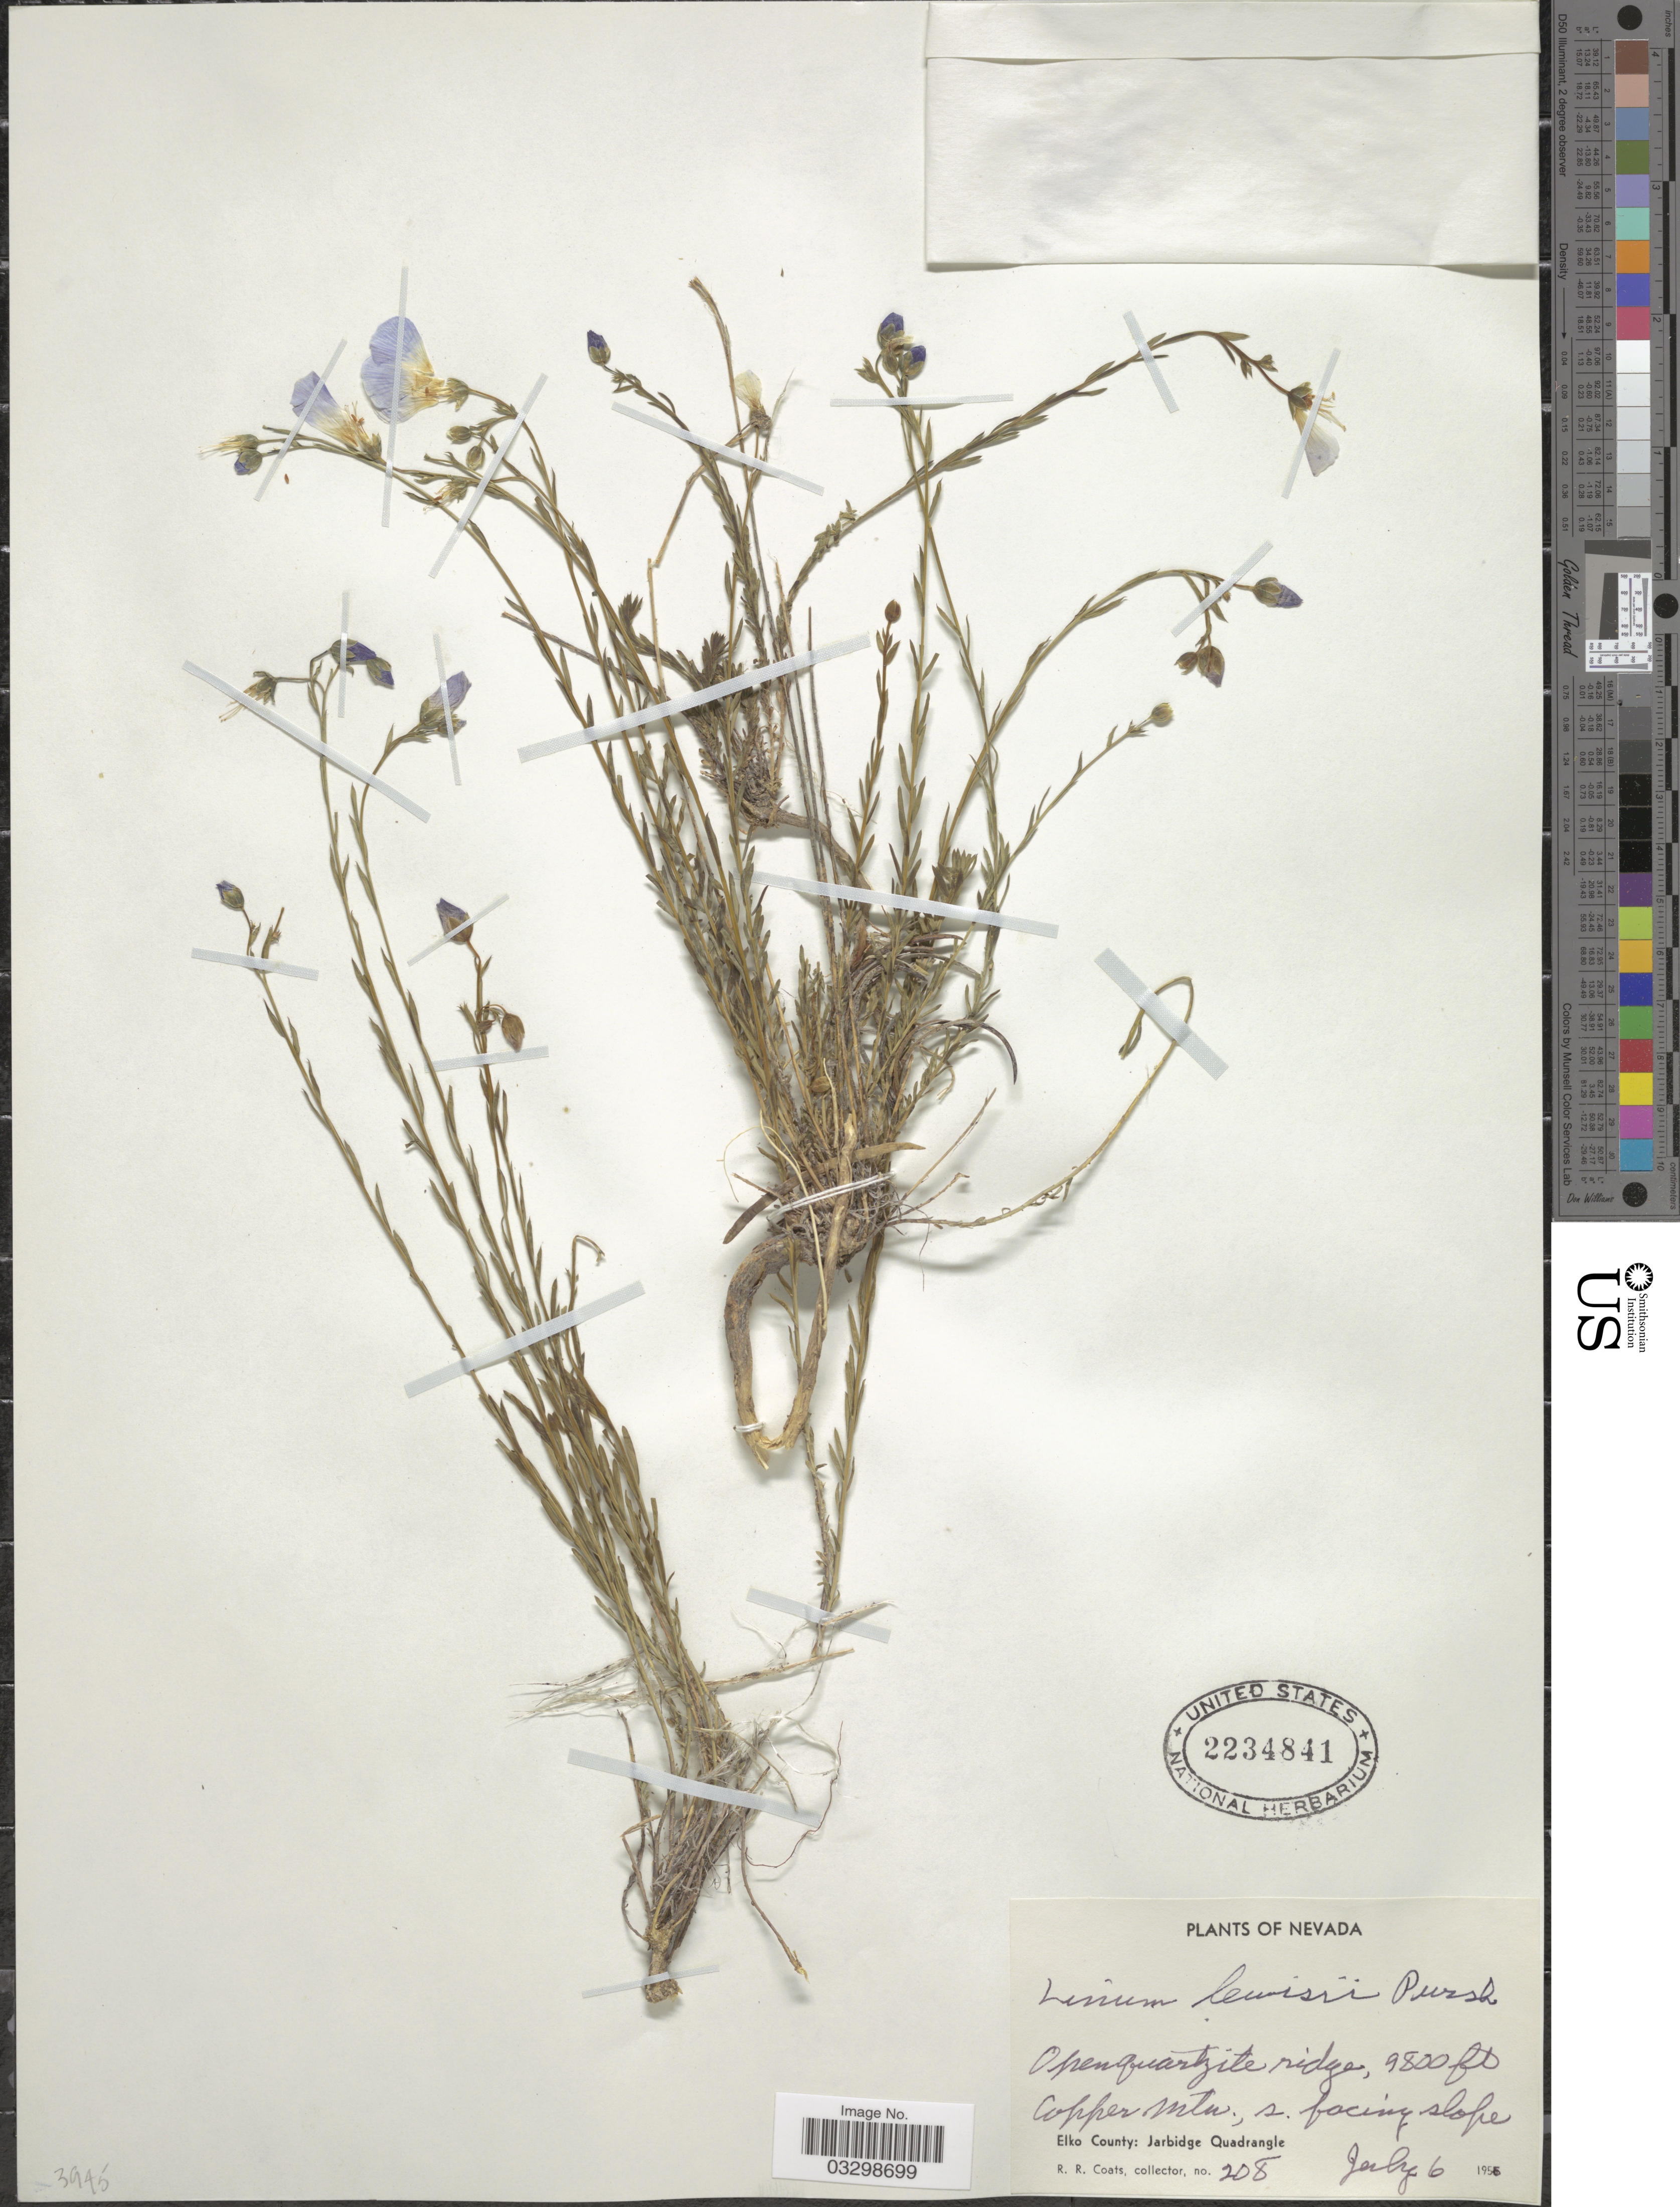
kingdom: Plantae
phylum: Tracheophyta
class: Magnoliopsida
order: Malpighiales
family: Linaceae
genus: Linum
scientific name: Linum lewisii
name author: Pursh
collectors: R. Coats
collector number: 208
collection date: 1965-07-06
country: United States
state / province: Nevada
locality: Copper Mtn., s. facing slope. Elko County: Jarbidge Quadrangle.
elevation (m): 2987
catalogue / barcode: US 2234841